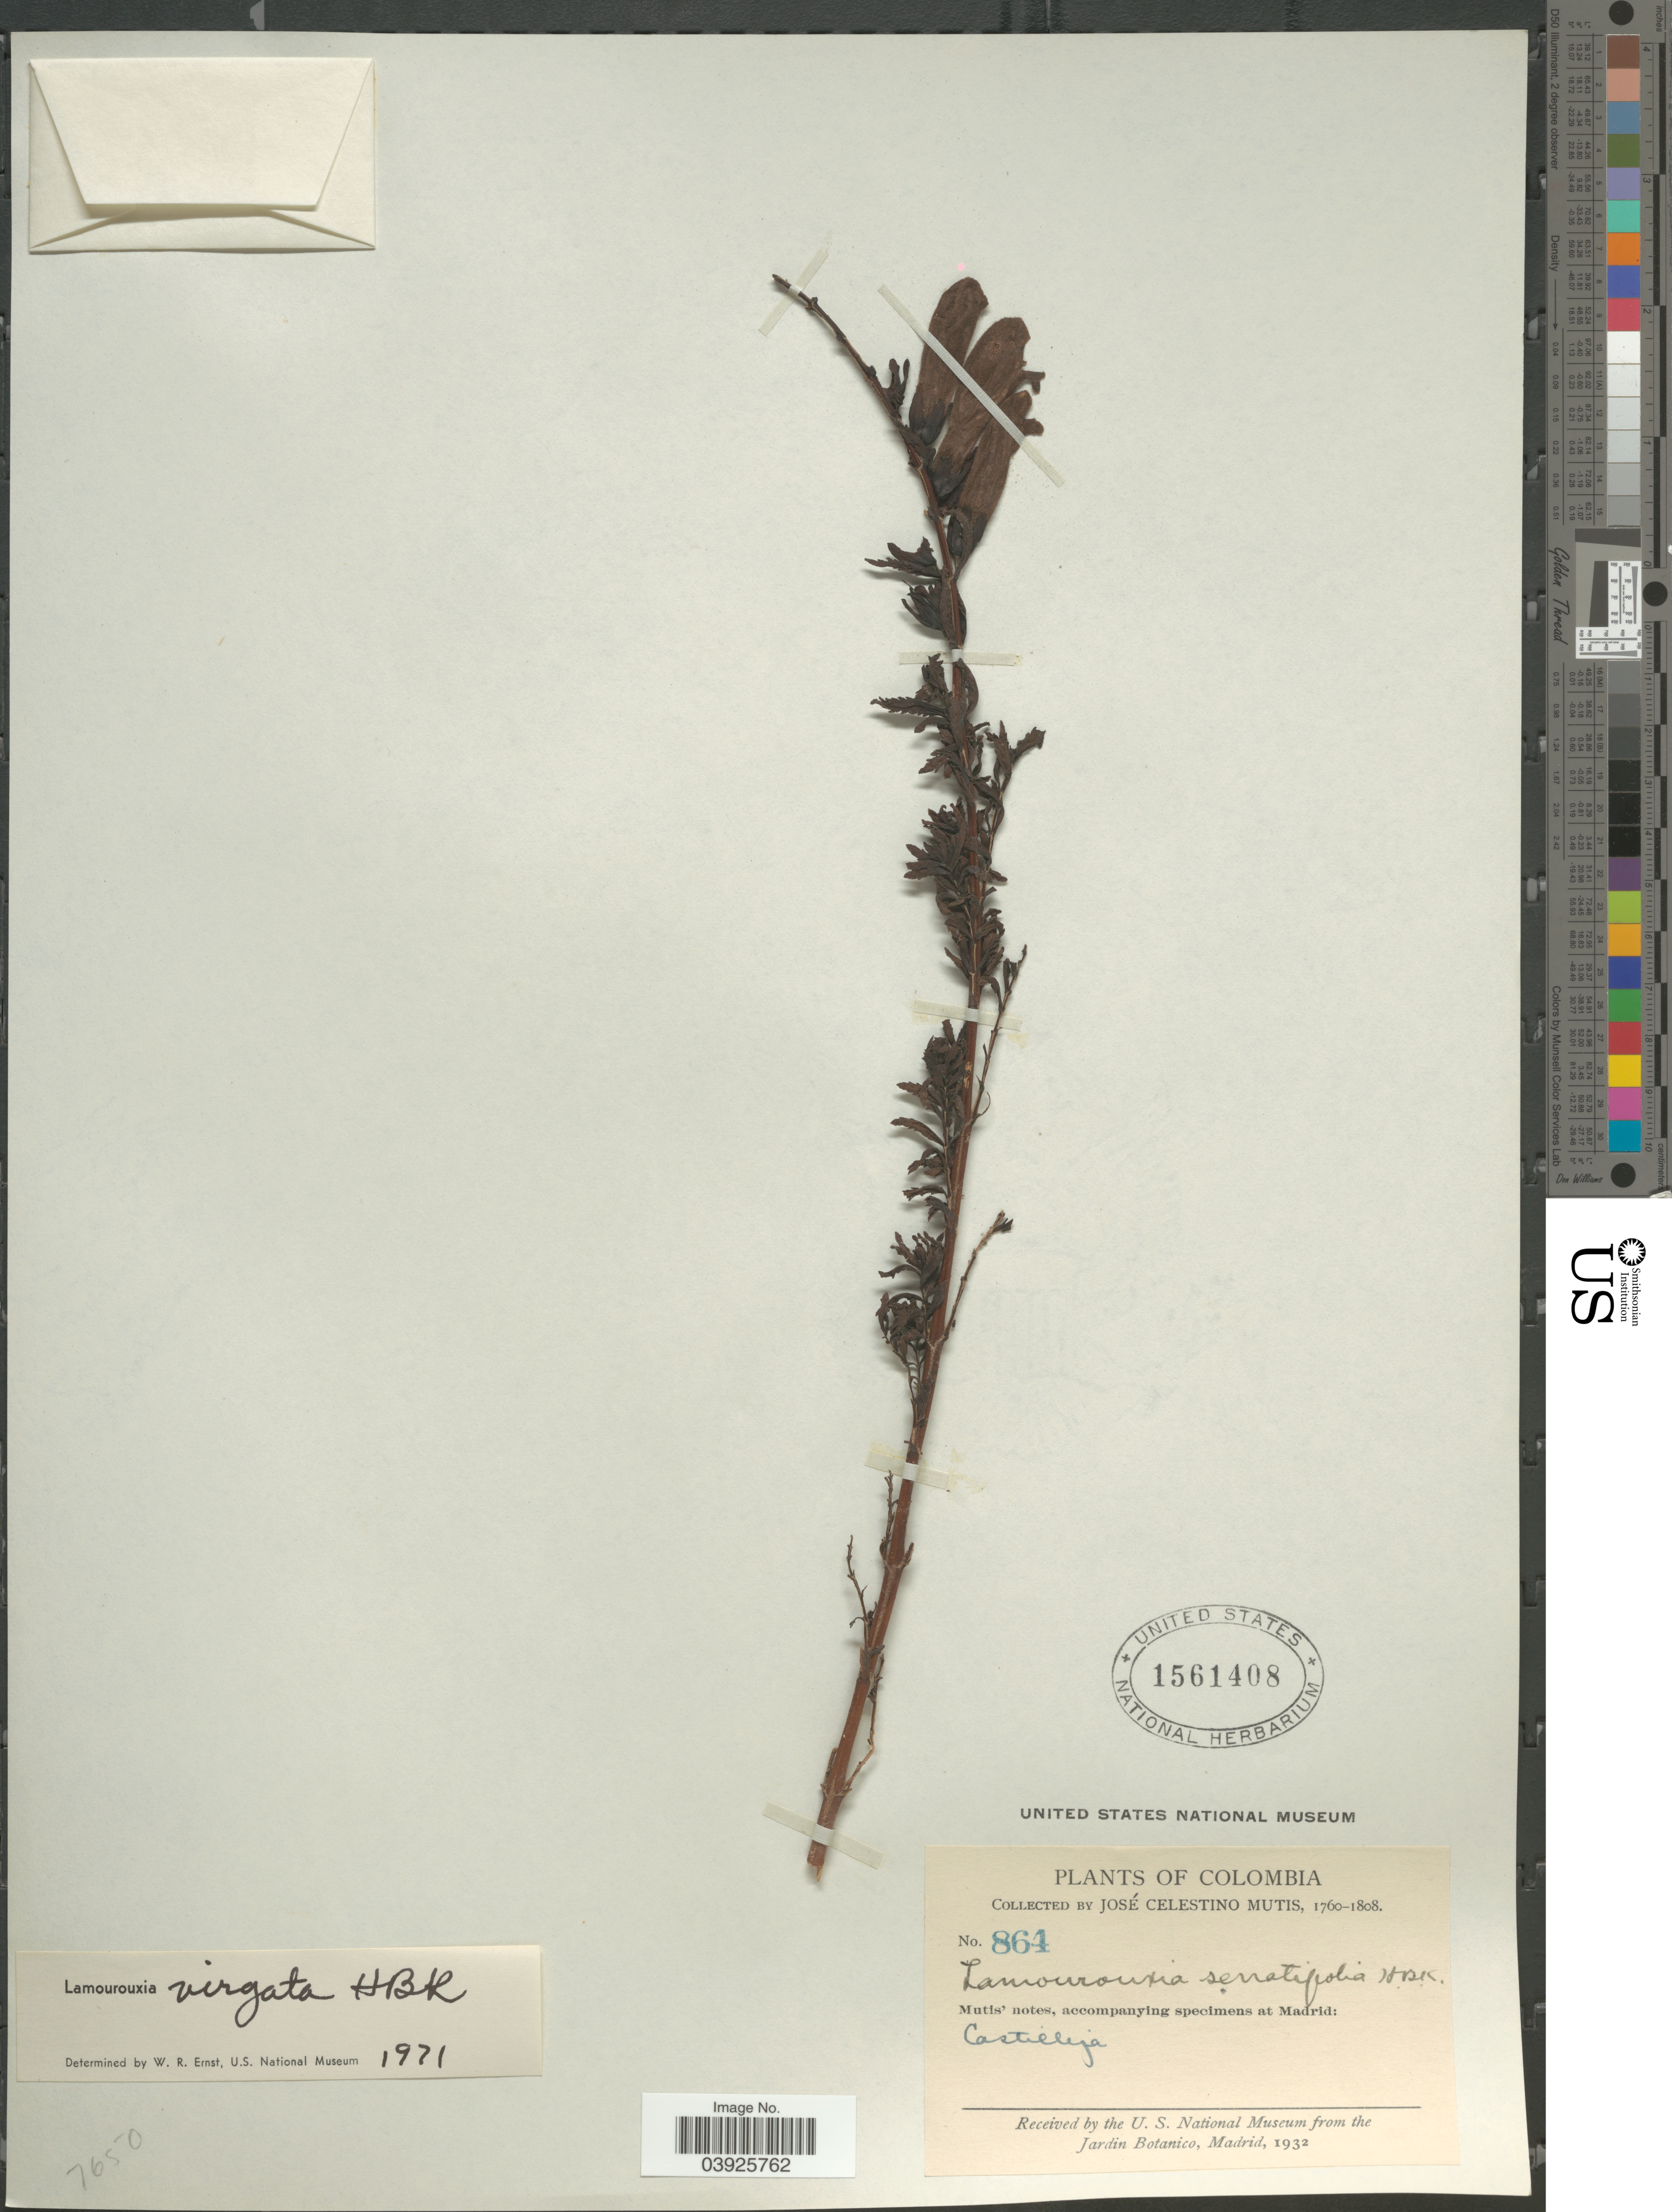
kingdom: Plantae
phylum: Tracheophyta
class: Magnoliopsida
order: Lamiales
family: Orobanchaceae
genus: Lamourouxia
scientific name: Lamourouxia virgata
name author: Kunth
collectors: J. C. B. Mutis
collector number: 864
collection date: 1760/1808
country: Colombia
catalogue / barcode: US 1561408